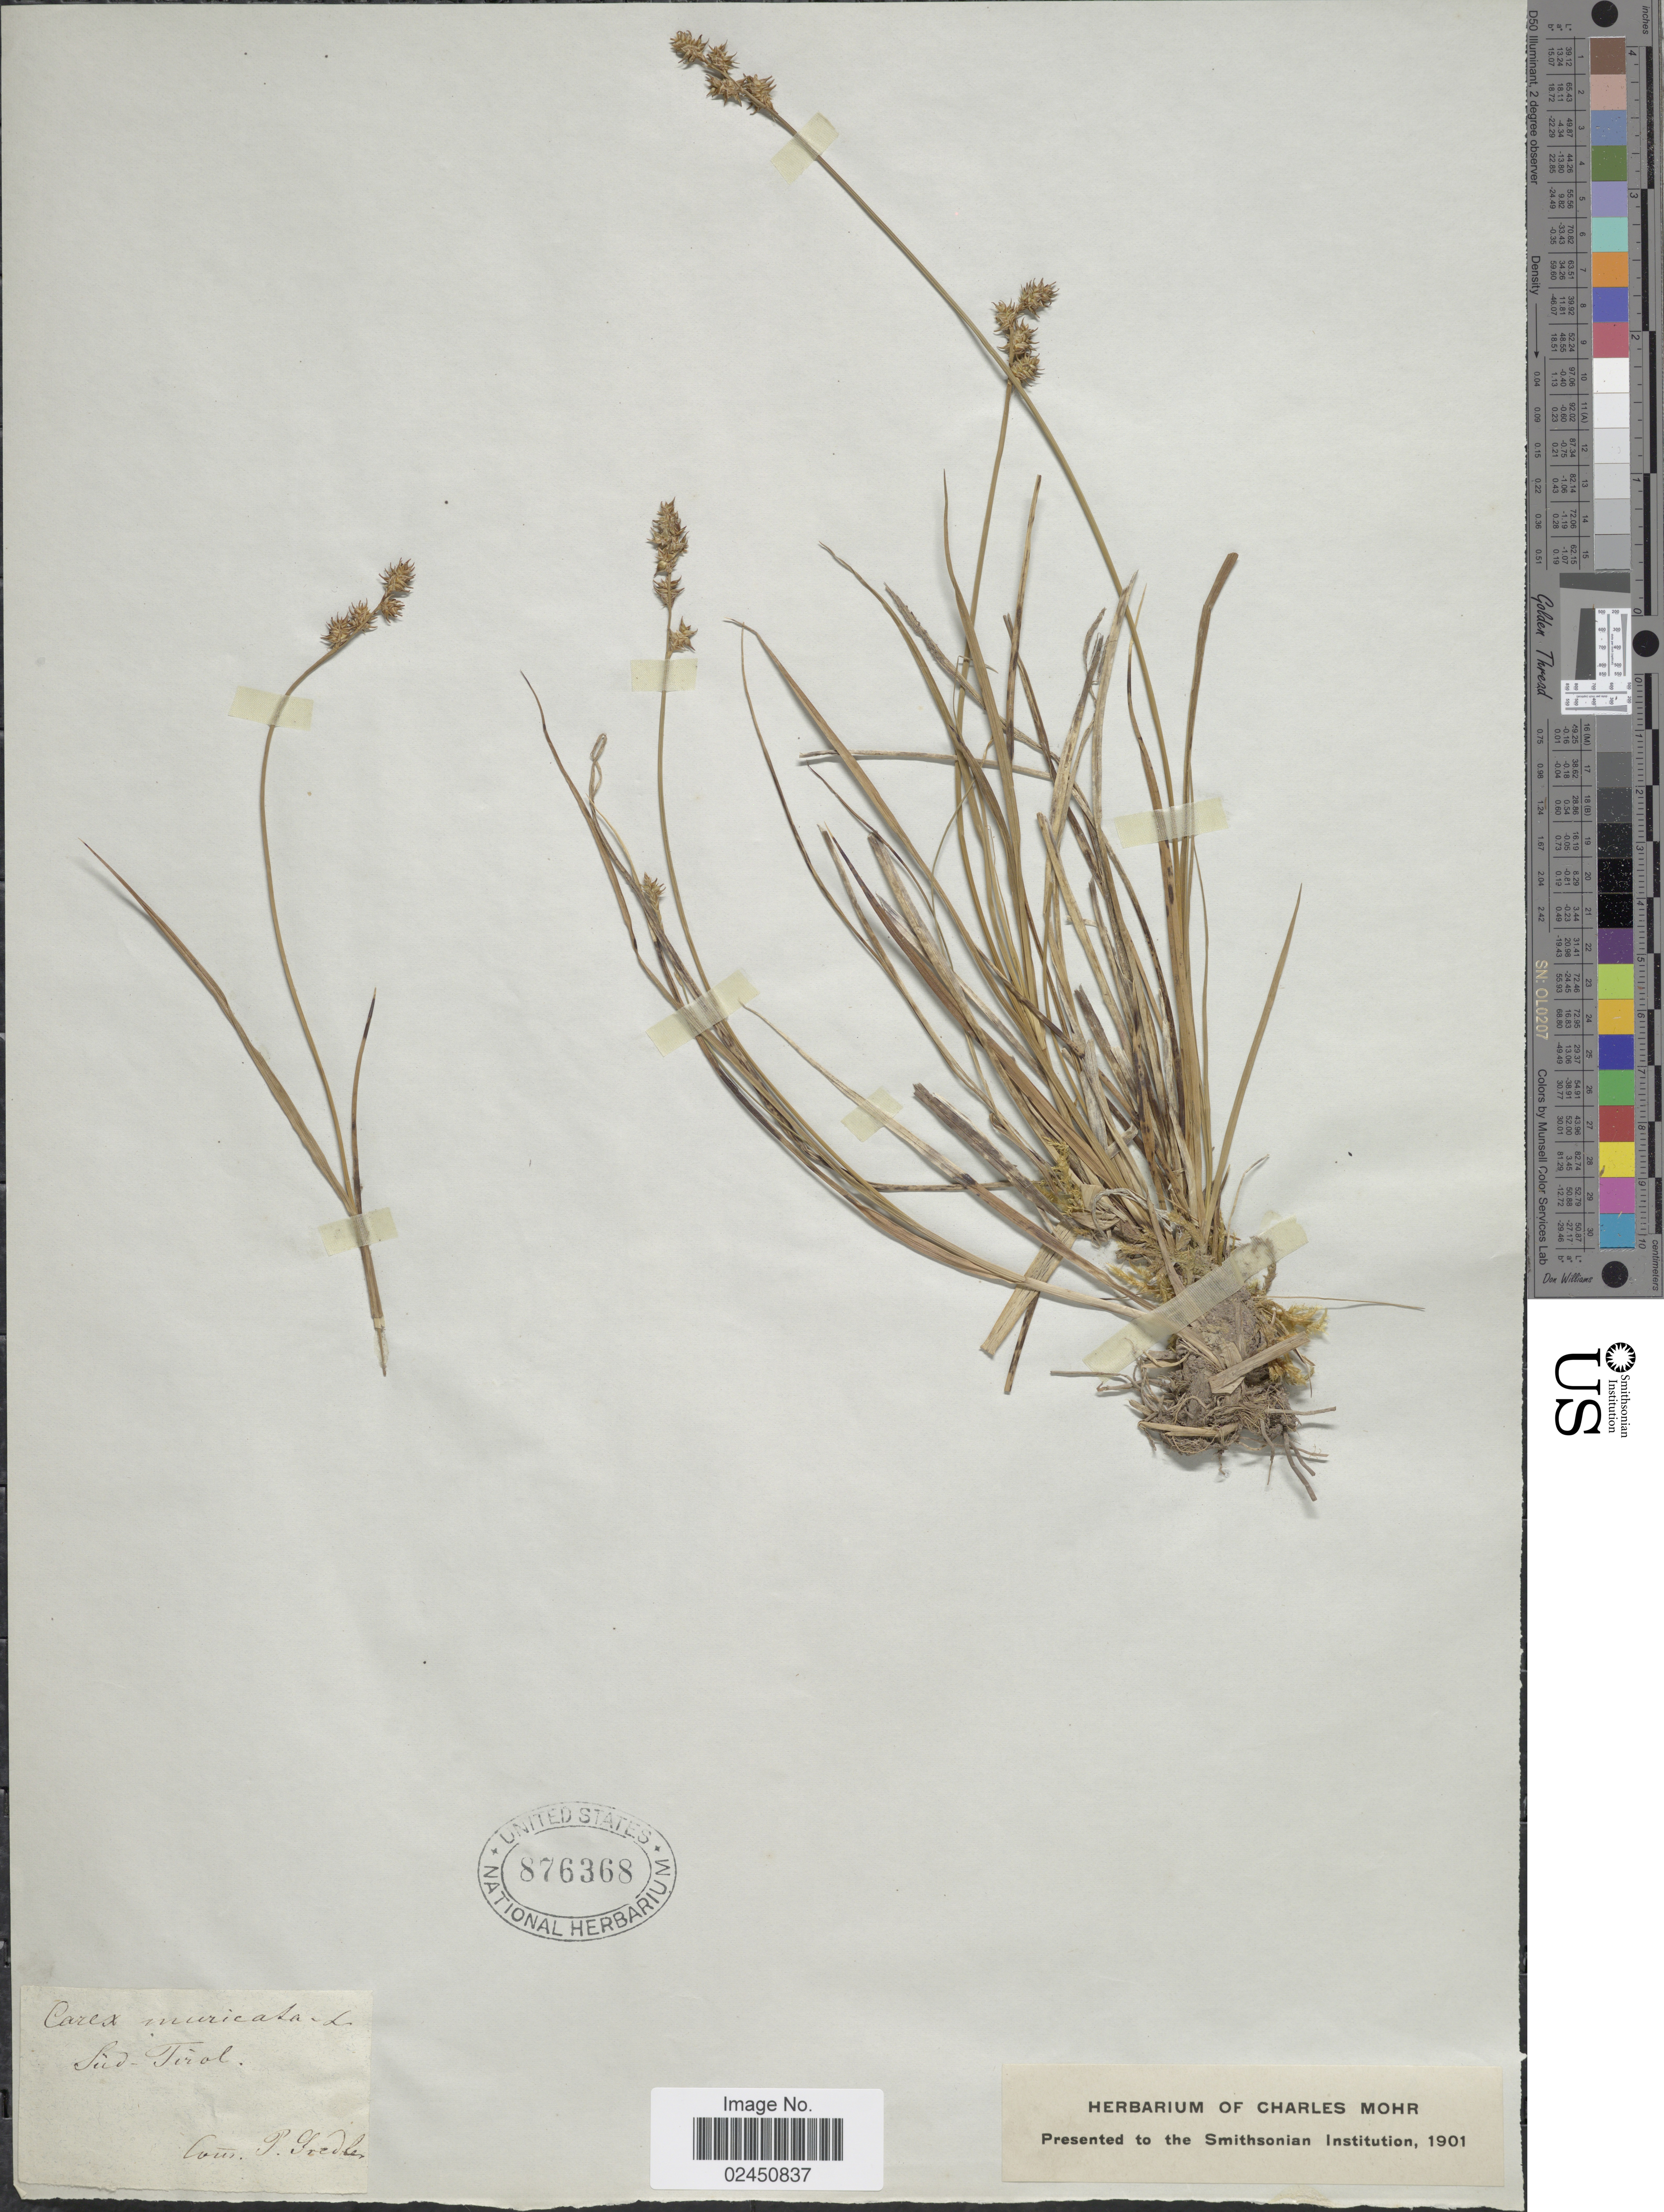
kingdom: Plantae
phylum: Tracheophyta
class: Liliopsida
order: Poales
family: Cyperaceae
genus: Carex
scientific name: Carex muricata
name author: L.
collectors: ex herb. Charles Mohr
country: Austria / Italy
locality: Sud-Tirol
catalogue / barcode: US 876368